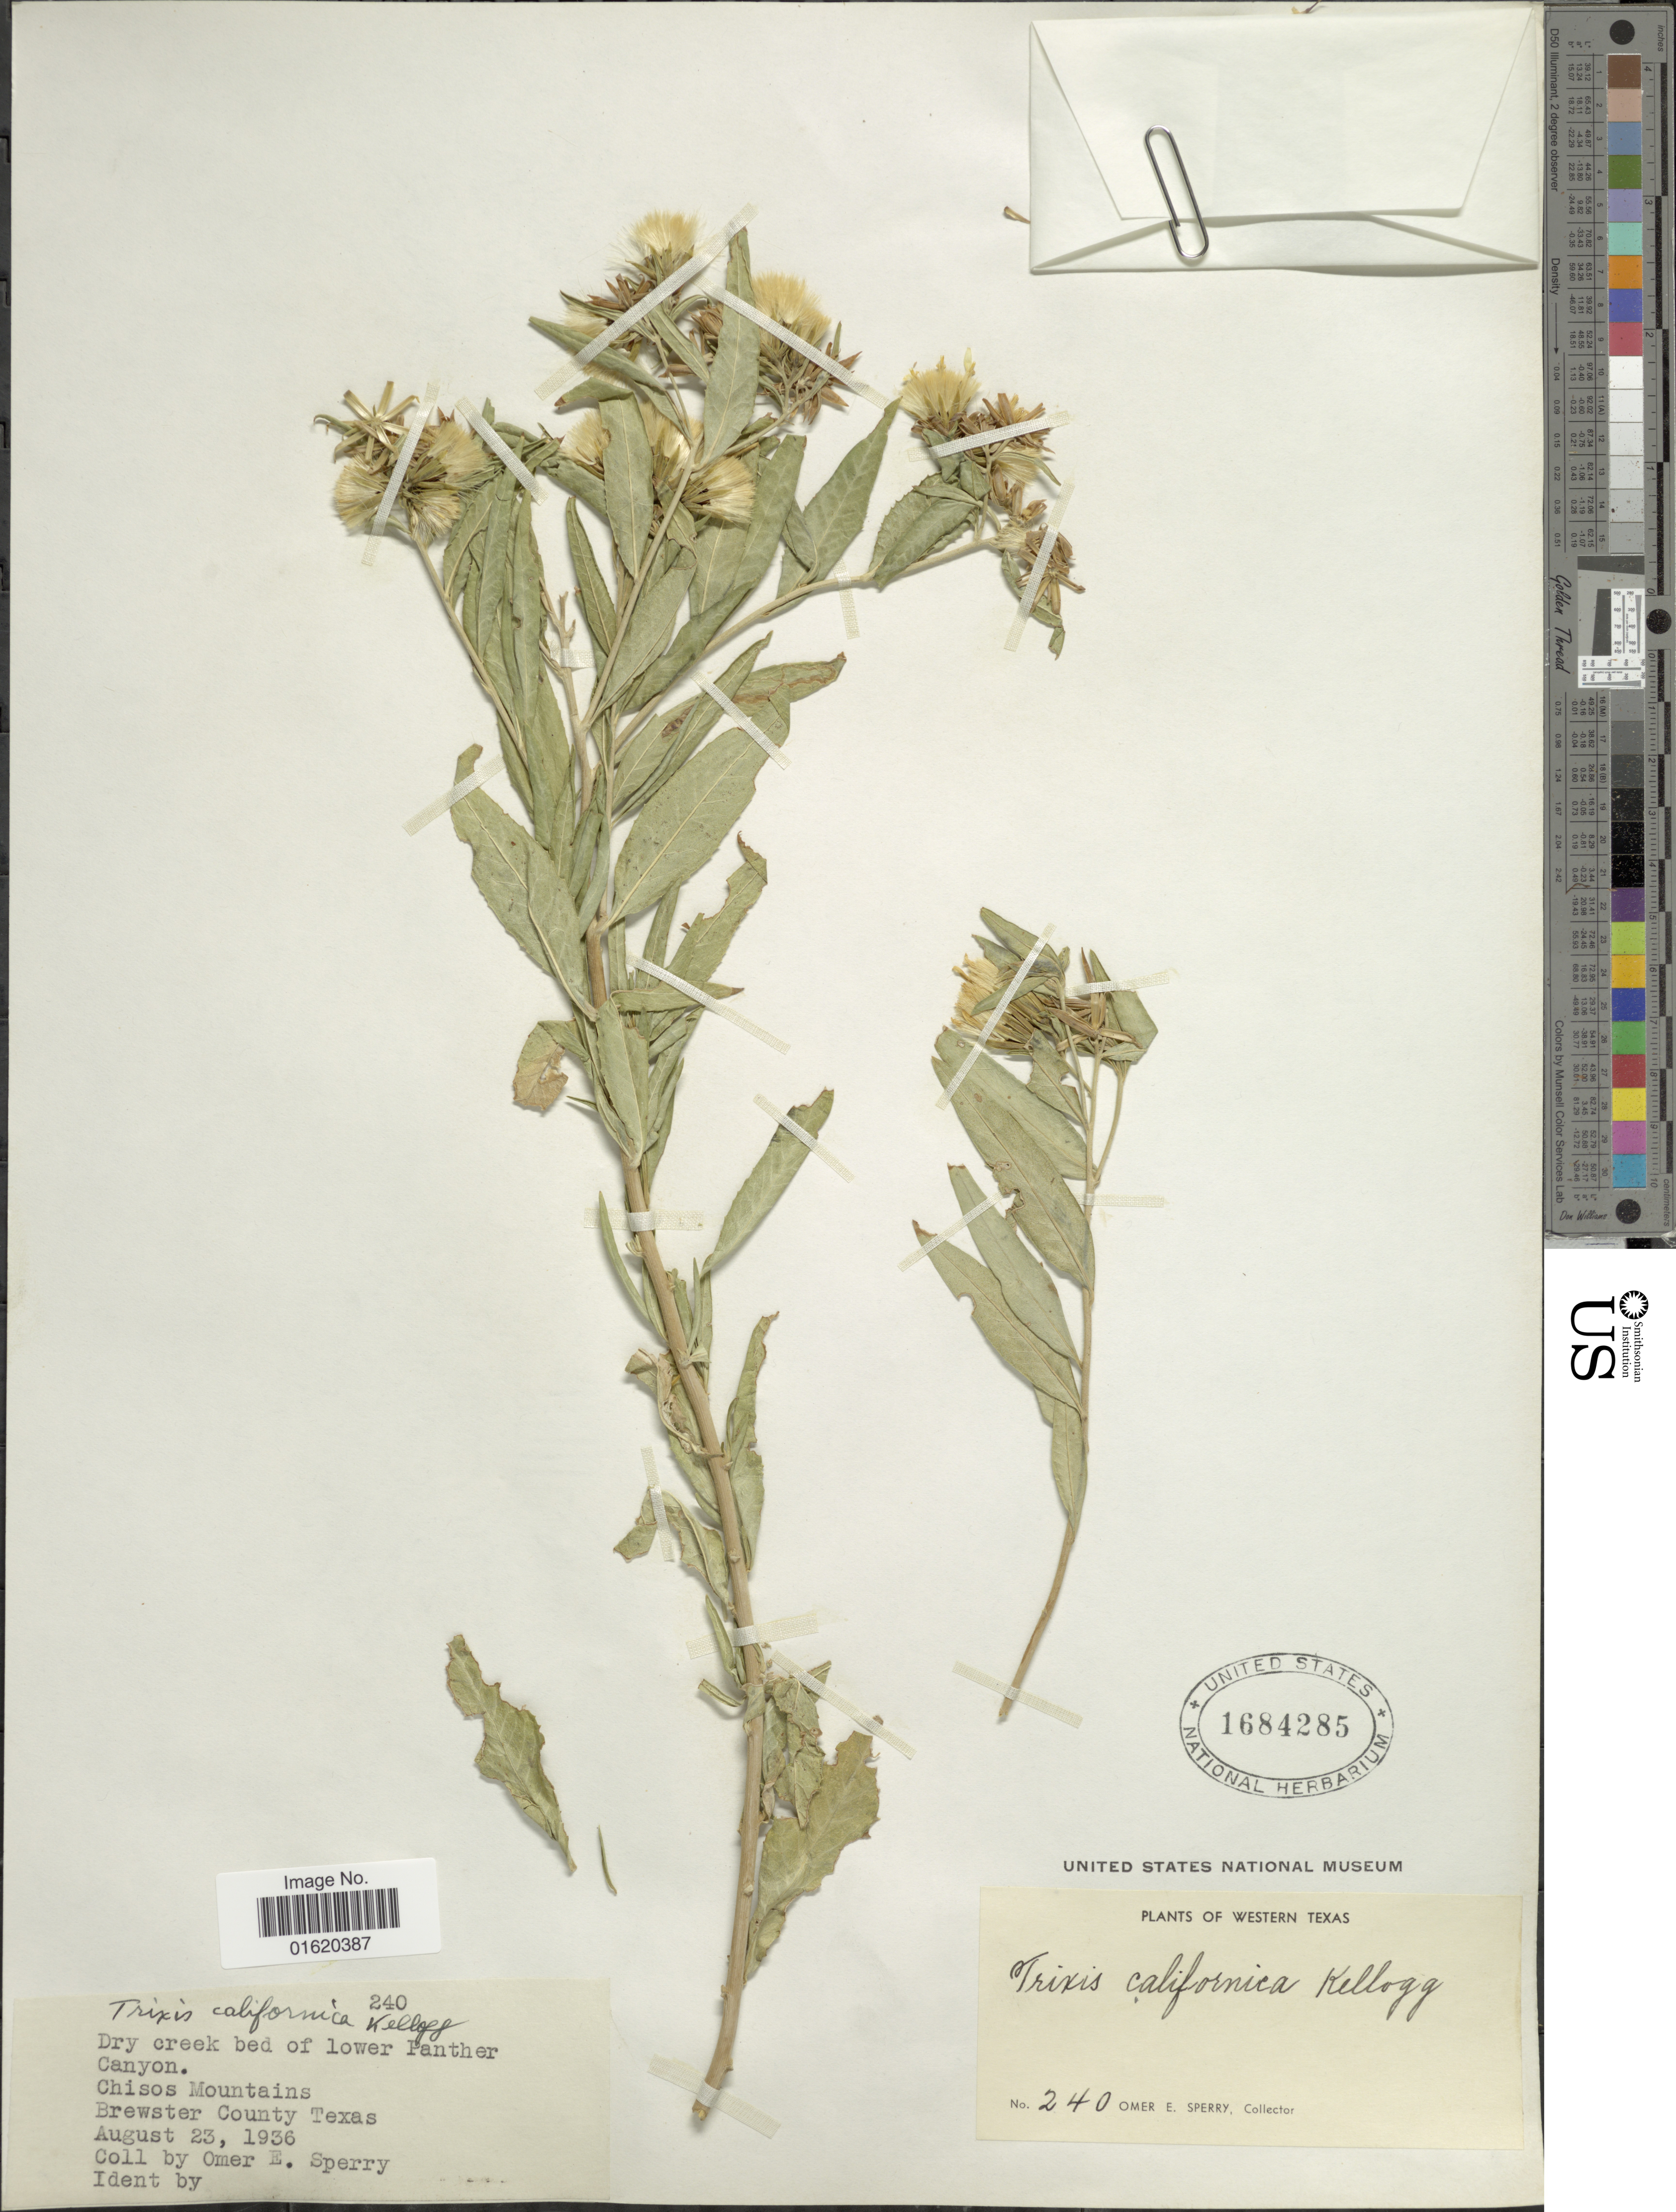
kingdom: Plantae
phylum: Tracheophyta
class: Magnoliopsida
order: Asterales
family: Asteraceae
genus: Trixis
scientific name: Trixis californica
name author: Kellogg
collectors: O. E. Sperry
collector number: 240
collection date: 1936-08-23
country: United States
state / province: Texas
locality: Western Texas, dry creek bed of lower Panther Canyon, Chisos Moutains, Brewster County Texas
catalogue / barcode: US 1684285